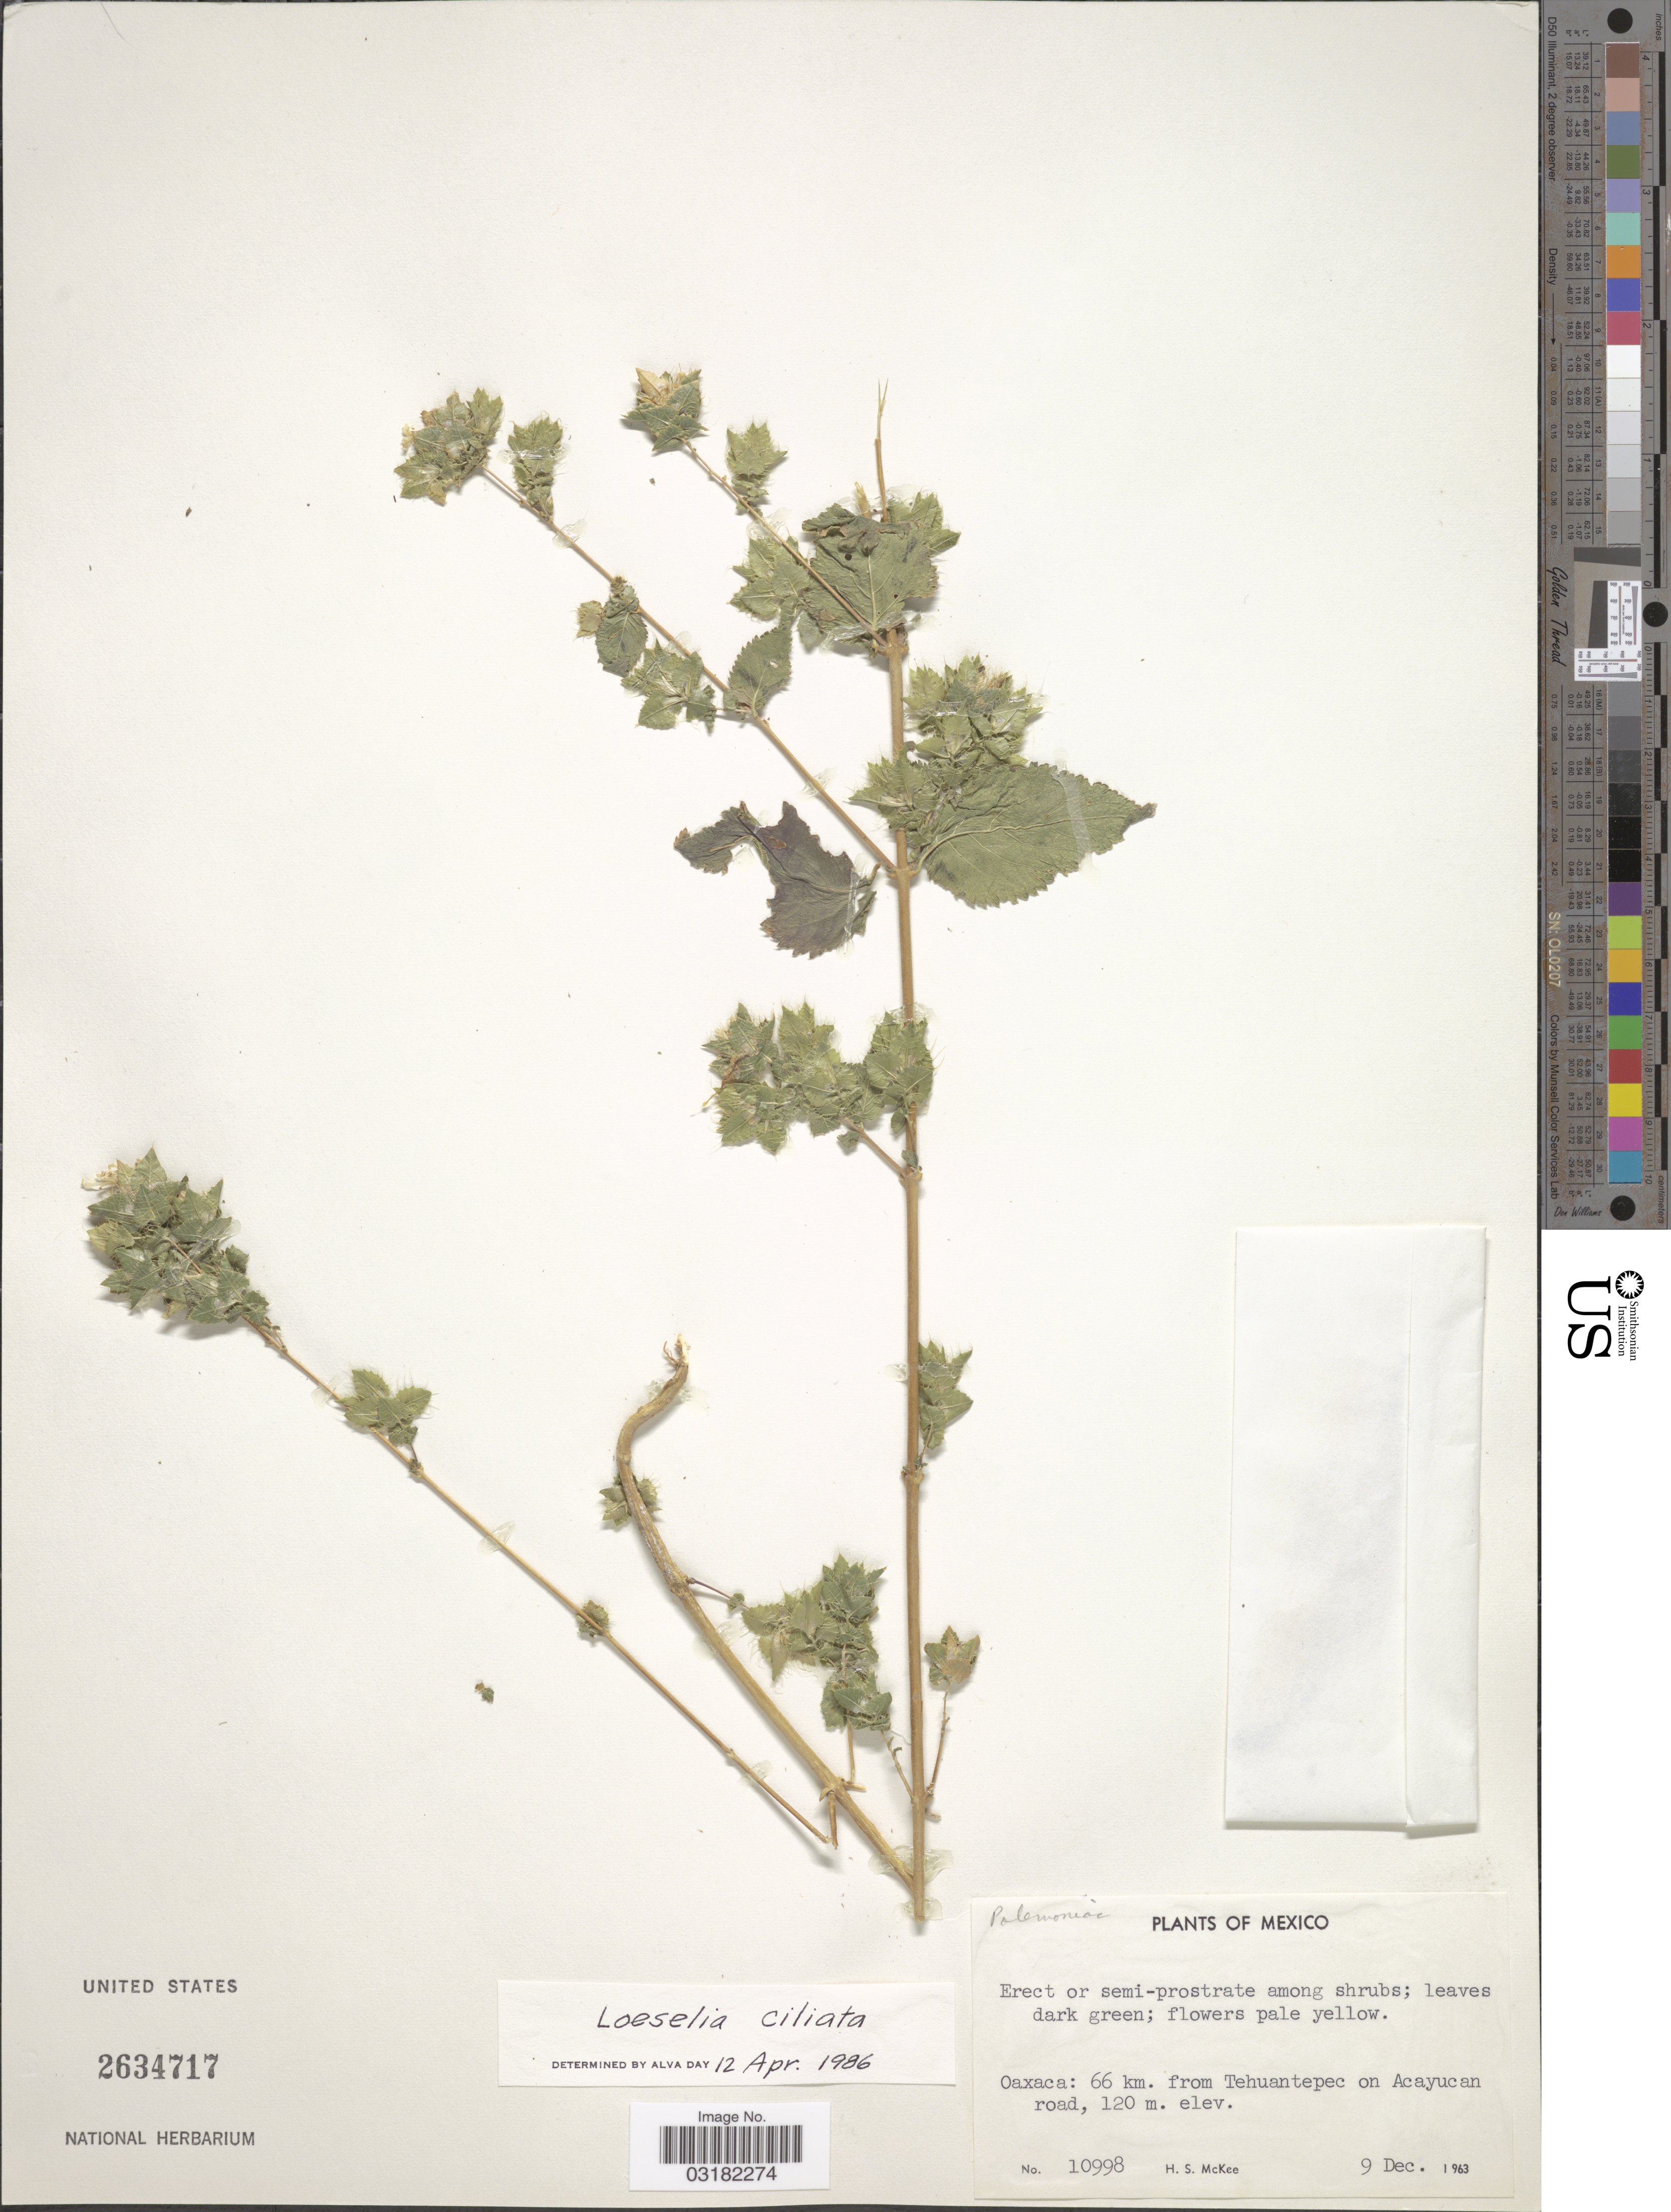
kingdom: Plantae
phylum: Tracheophyta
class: Magnoliopsida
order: Ericales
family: Polemoniaceae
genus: Loeselia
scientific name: Loeselia ciliata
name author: L.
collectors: H. S. McKee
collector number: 10998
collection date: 1963-12-09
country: Mexico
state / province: Oaxaca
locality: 66 km. from Tehuentepec on Acayucan road.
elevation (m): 120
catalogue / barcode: US 2634717